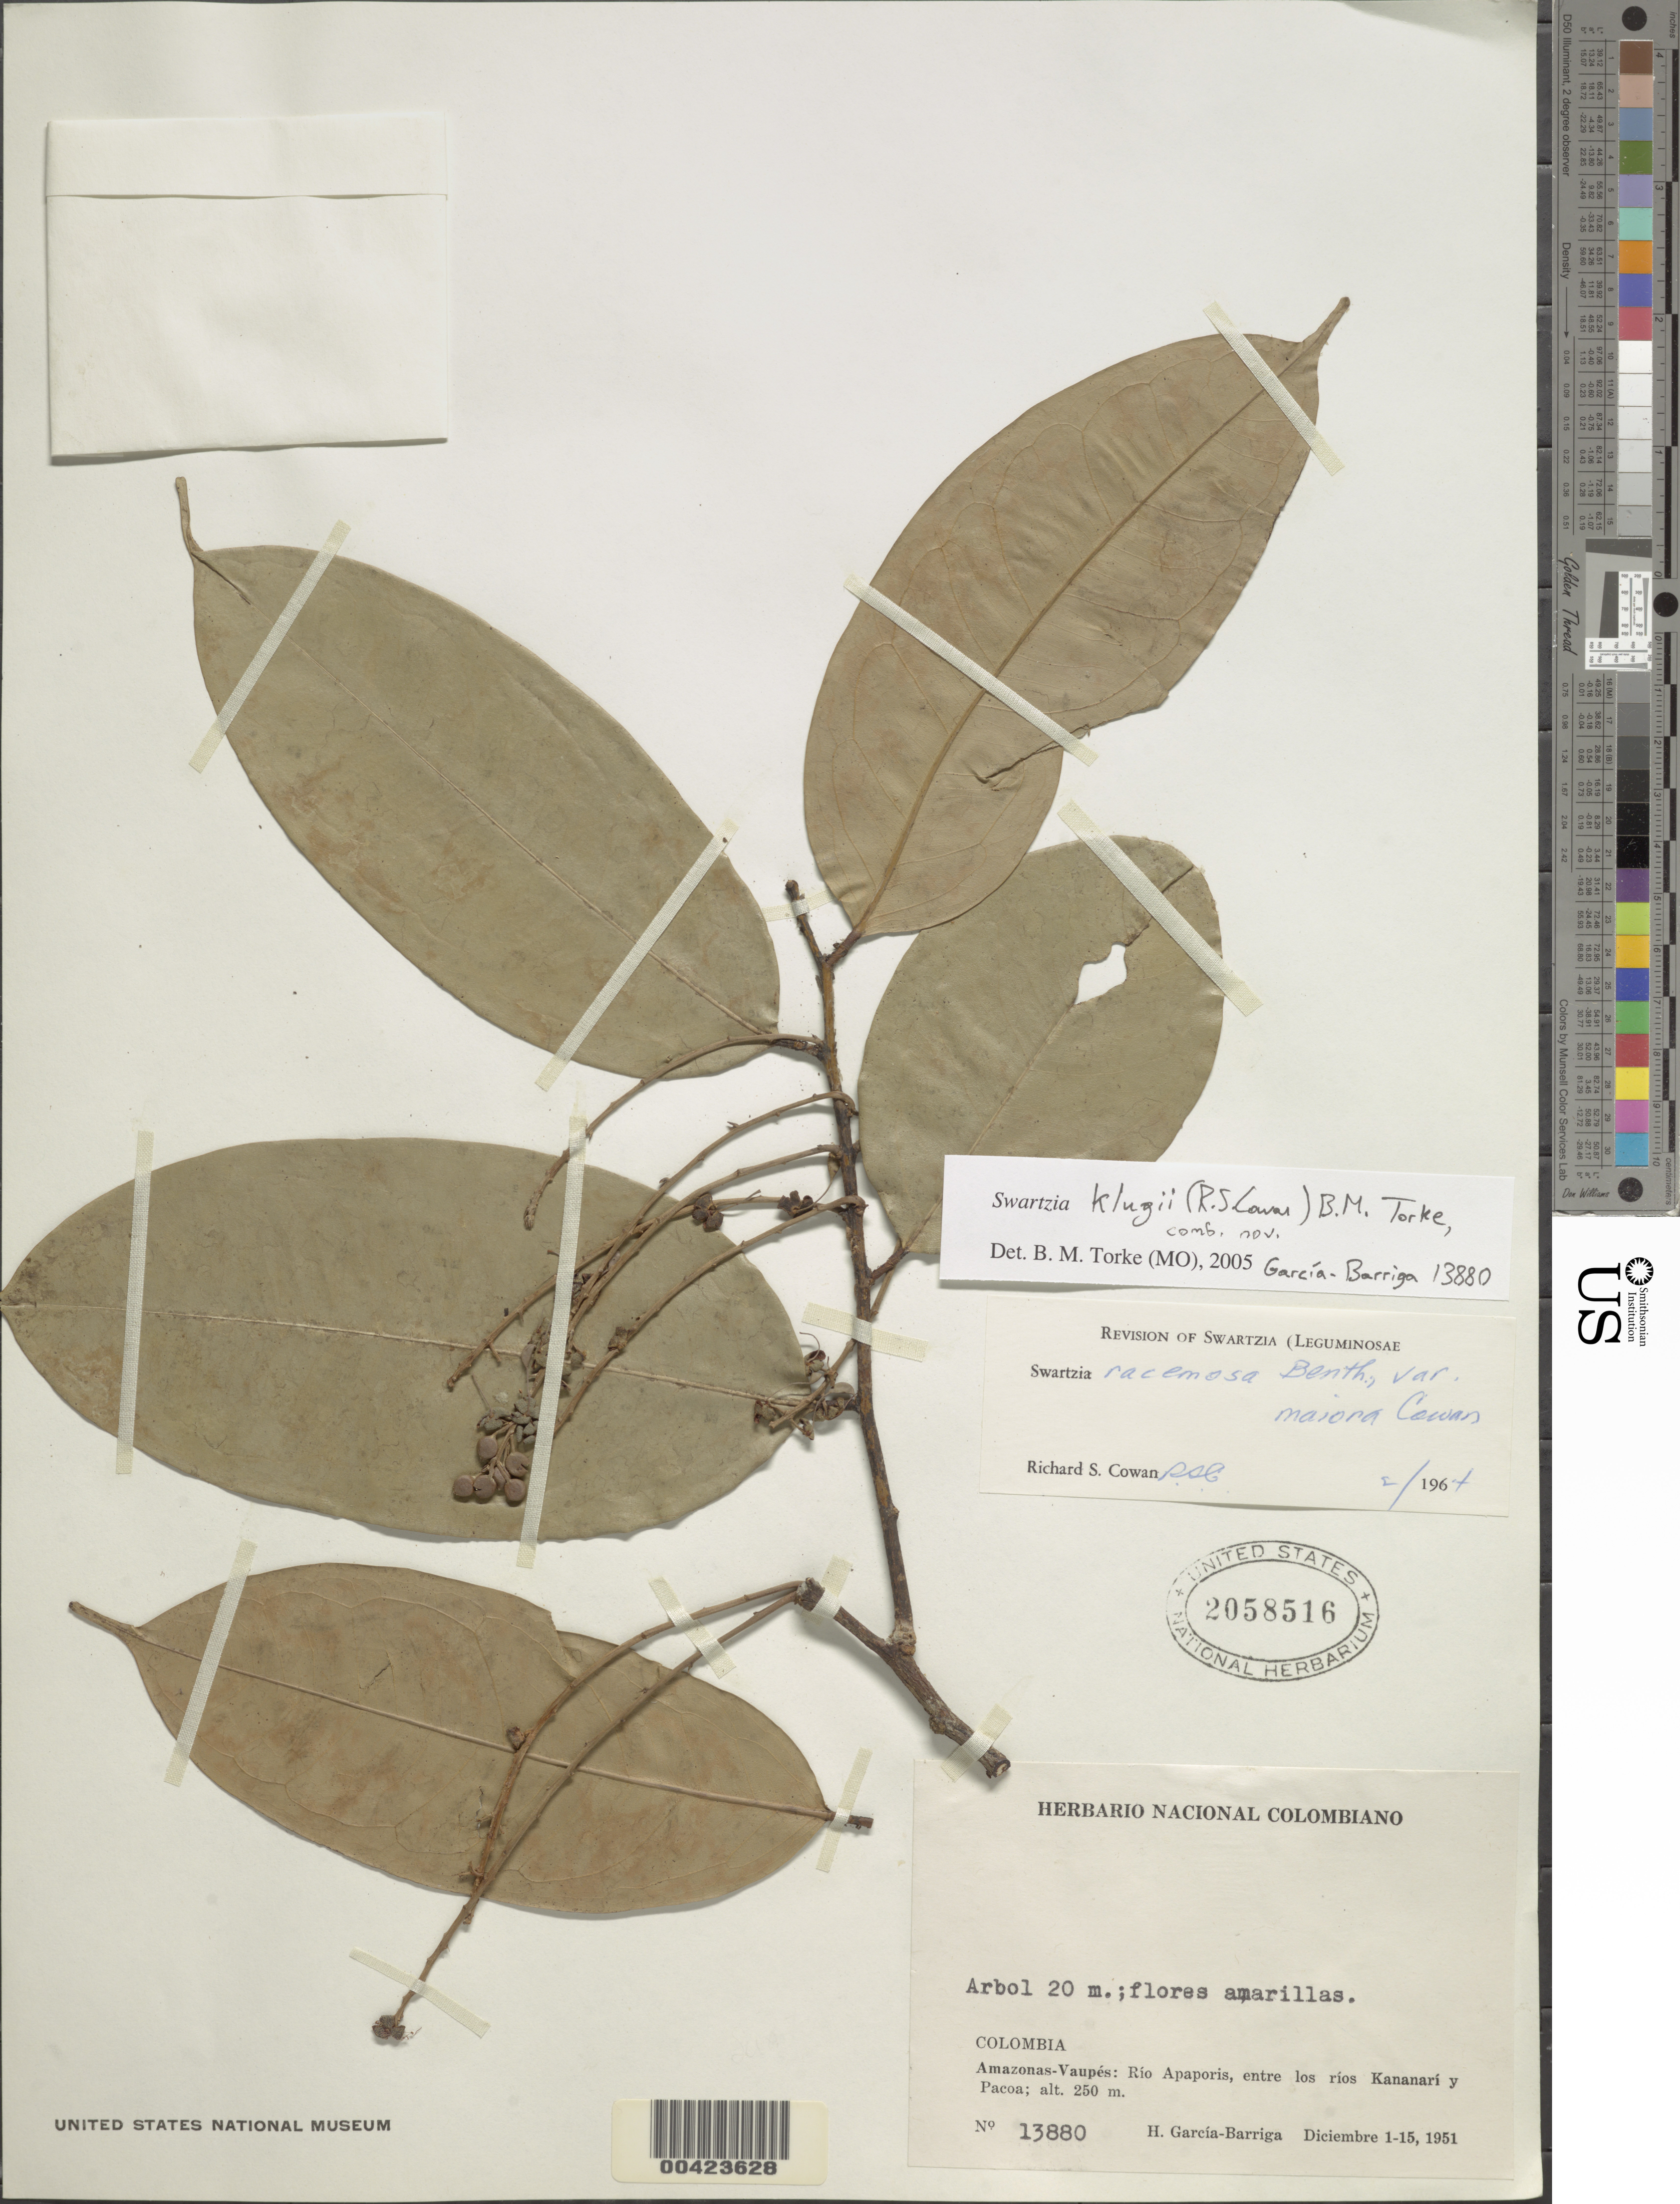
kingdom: Plantae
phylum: Tracheophyta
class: Magnoliopsida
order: Fabales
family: Fabaceae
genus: Swartzia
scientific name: Swartzia klugii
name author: (R.S. Cowan) Torke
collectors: H. García Barriga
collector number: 13880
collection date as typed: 01 Dec 1951 to 15 Dec 1951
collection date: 1951-12-01/1951-12-15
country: Colombia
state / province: Amazônas / Vaupés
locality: Between Rios Kananari, Pacoa and Apaporis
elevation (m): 250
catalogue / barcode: US 2058516